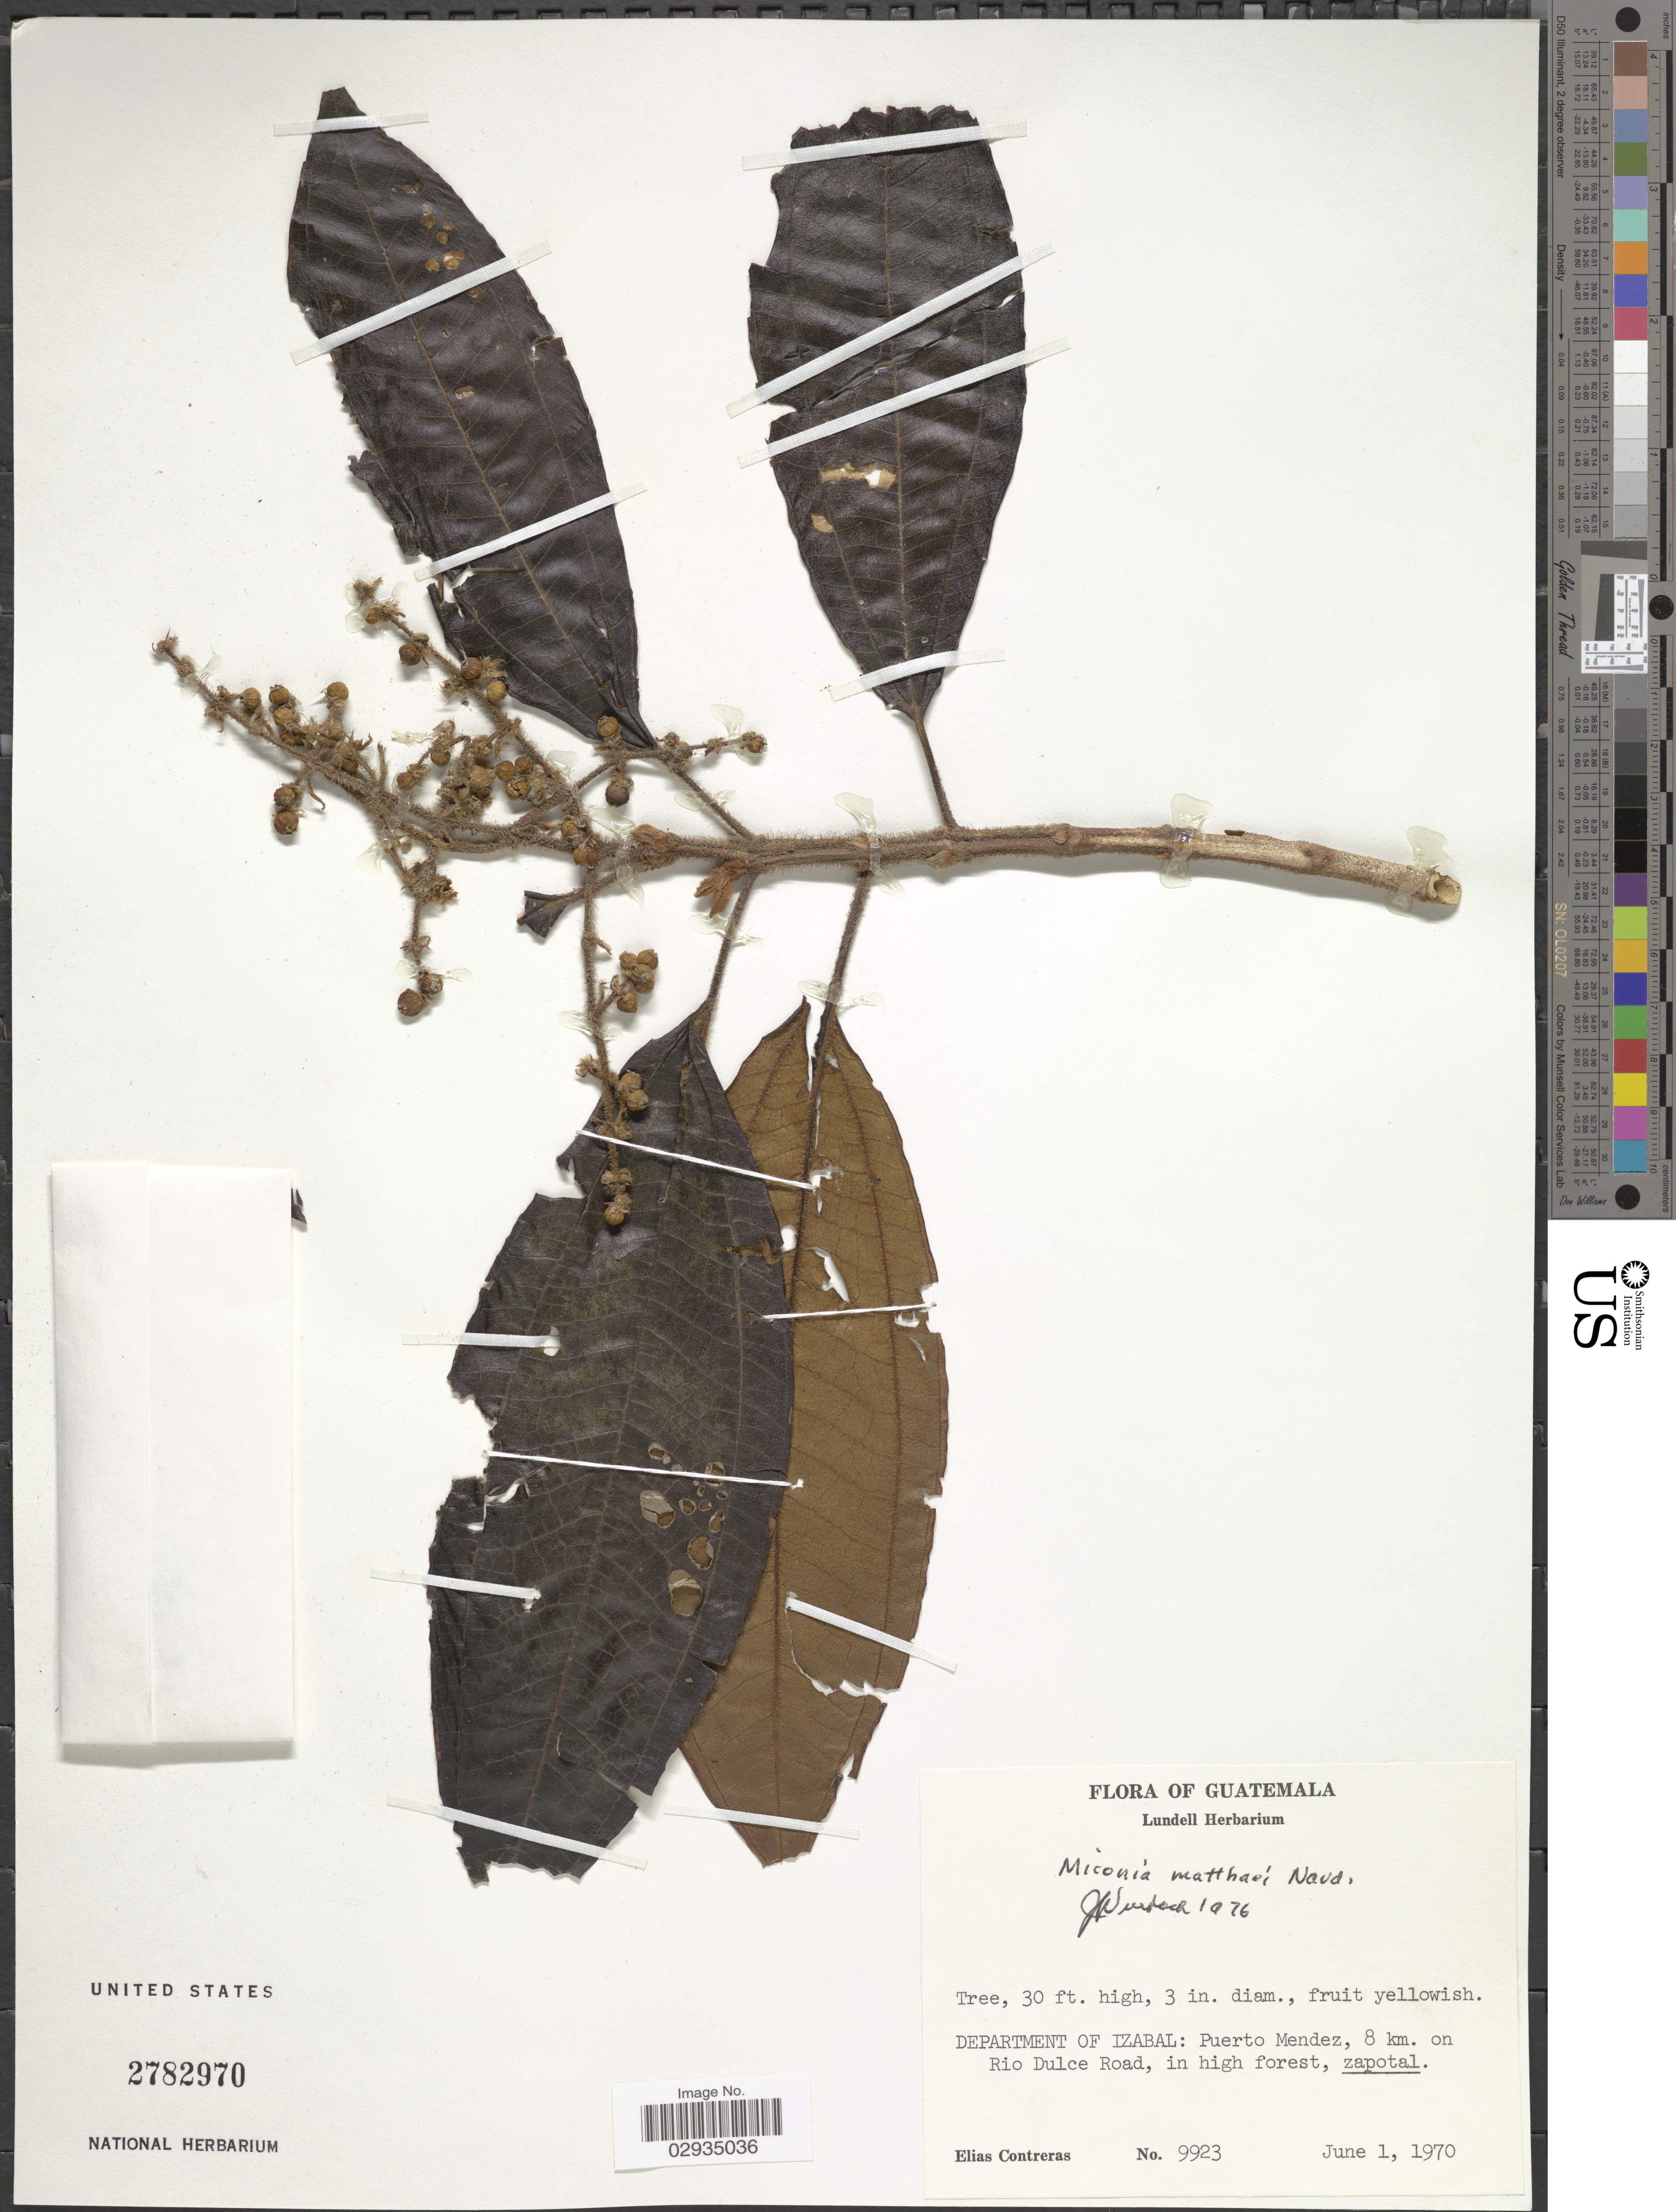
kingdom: Plantae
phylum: Tracheophyta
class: Magnoliopsida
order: Myrtales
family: Melastomataceae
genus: Miconia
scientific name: Miconia matthaei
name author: Naudin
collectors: E. Contreras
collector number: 9923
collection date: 1970-06-01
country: Guatemala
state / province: Izabal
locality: Department of Izabal: Puerto Mendez, 8 km. on Rio Dulce Road.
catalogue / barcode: US 2782970